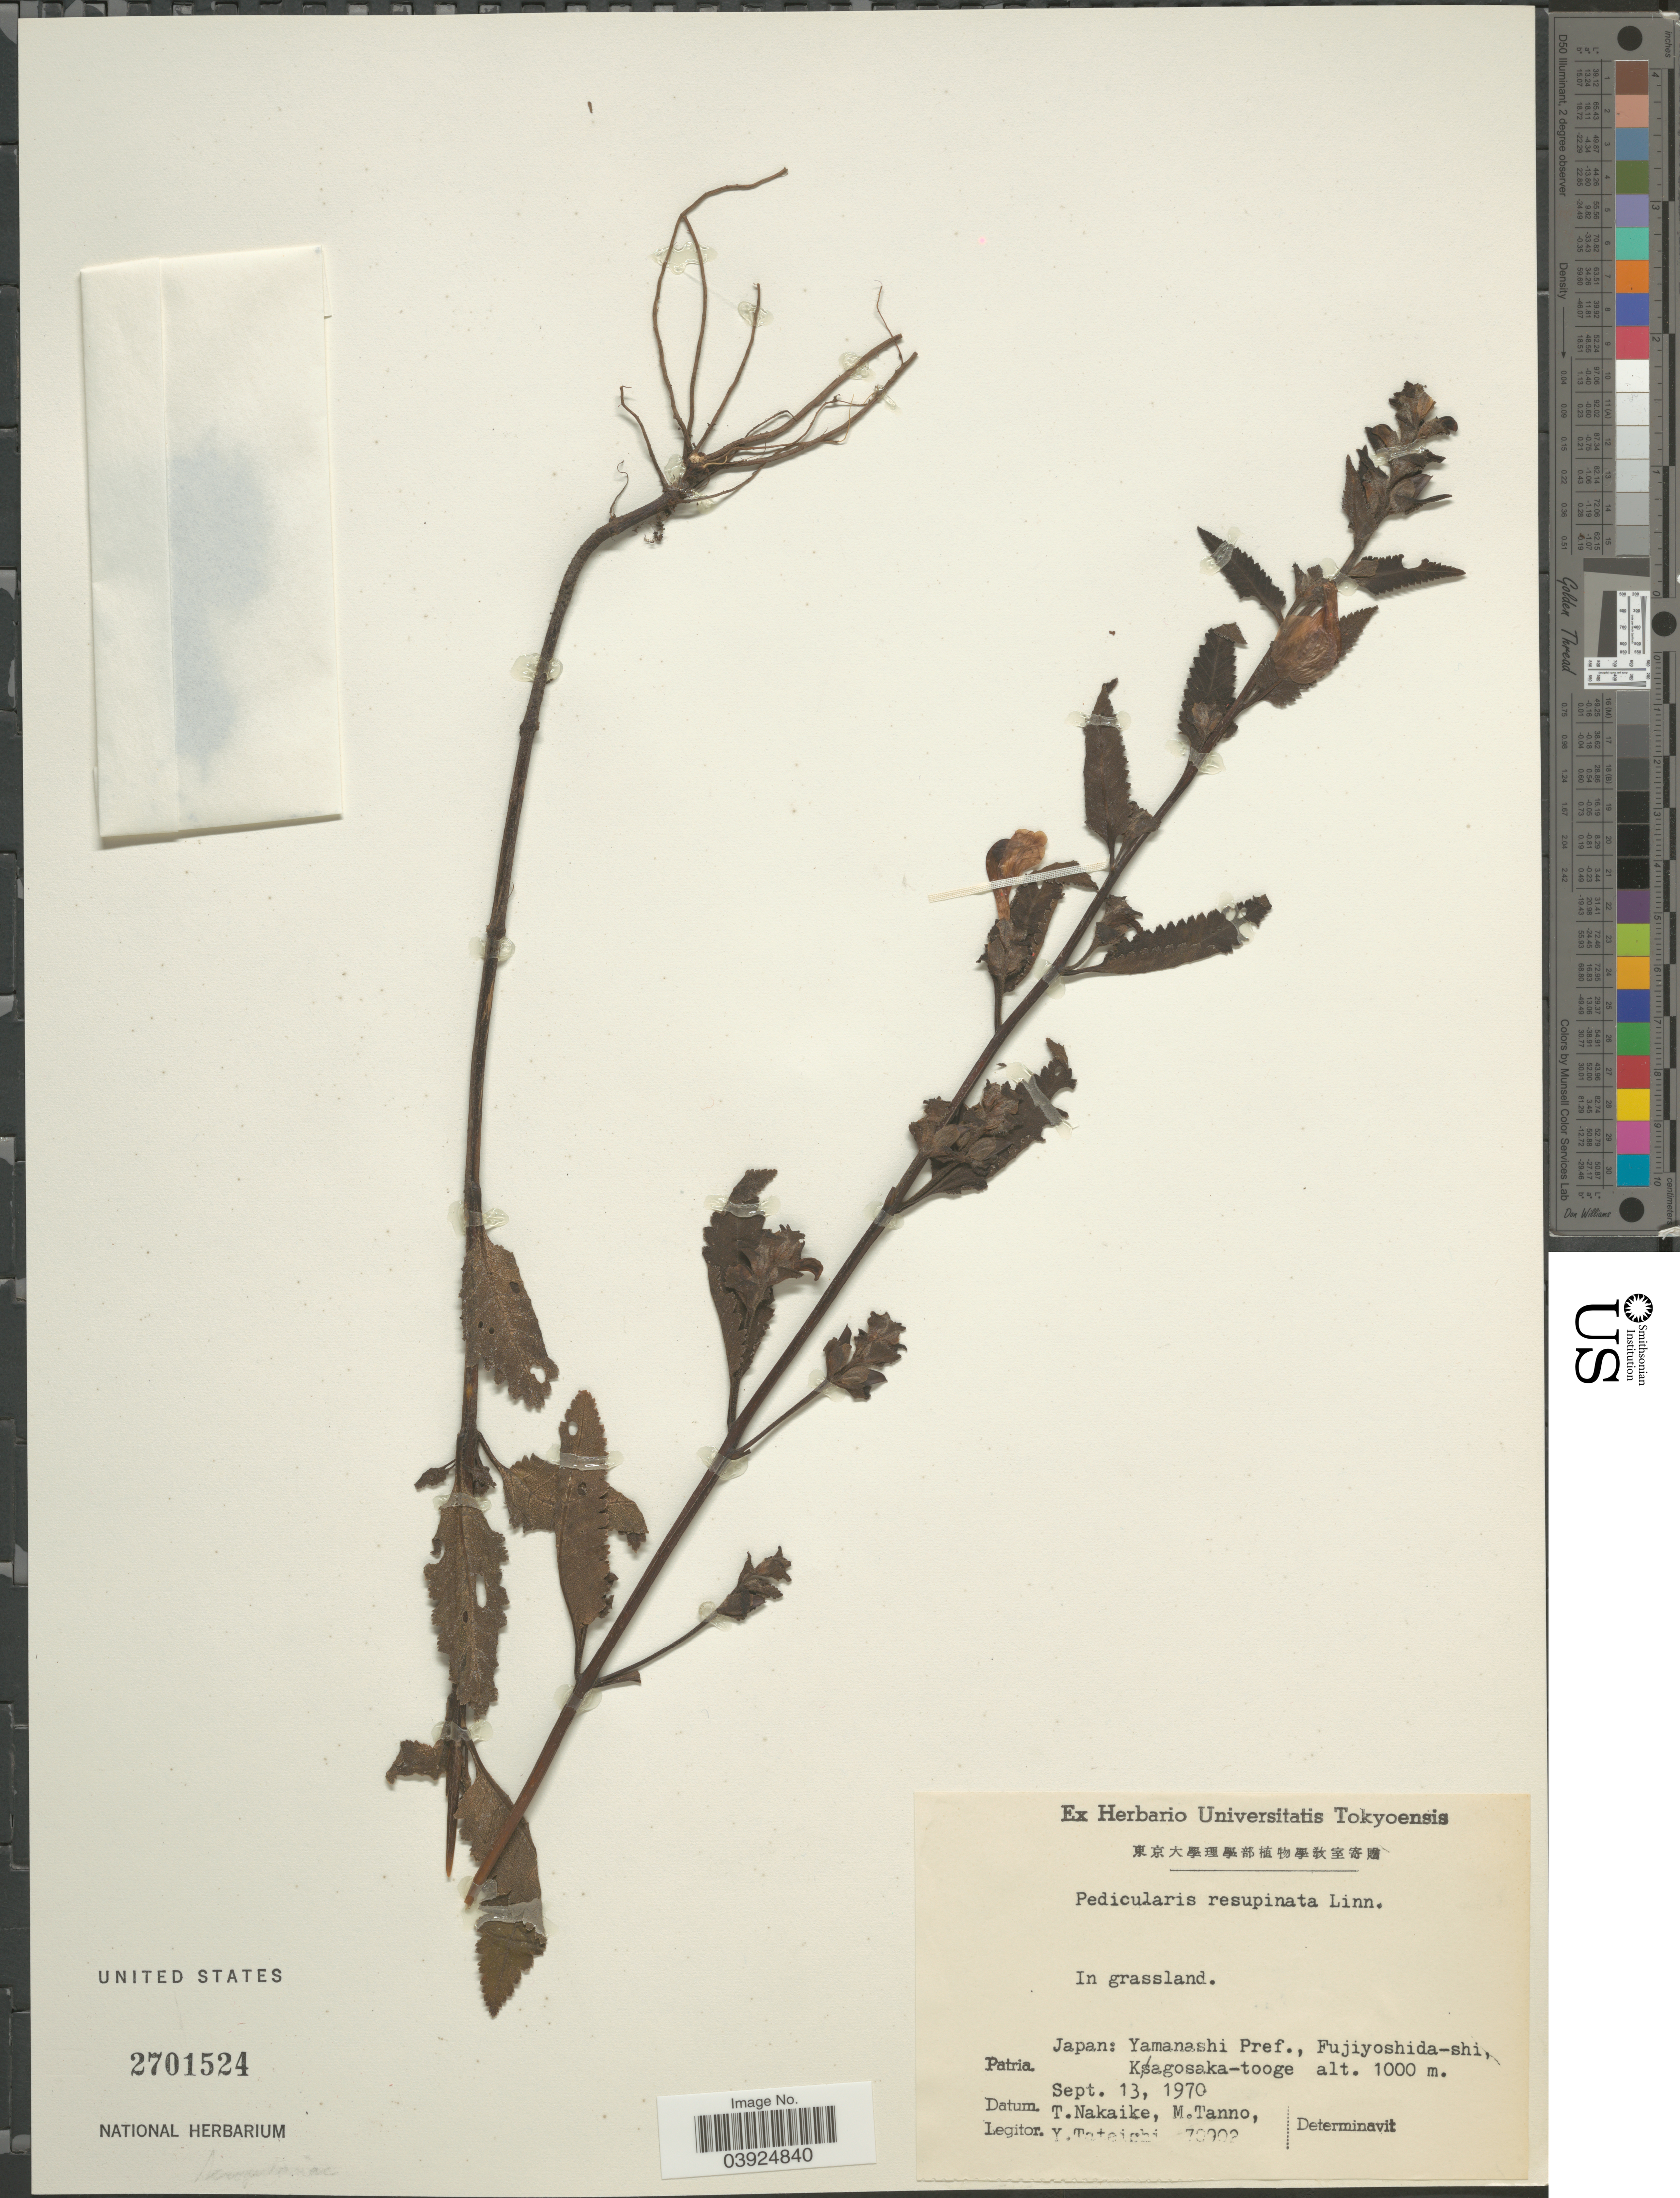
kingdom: Plantae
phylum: Tracheophyta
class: Magnoliopsida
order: Lamiales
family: Orobanchaceae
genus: Pedicularis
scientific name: Pedicularis resupinata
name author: L.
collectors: T. Nakaike, M. Tanno & Y. Tateishi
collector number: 70902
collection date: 1970-09-13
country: Japan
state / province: Yamanasi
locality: Yamanashi Pref., Fujiyoshida-shi, Kagosaka-tooge.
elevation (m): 1000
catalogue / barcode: US 2701524